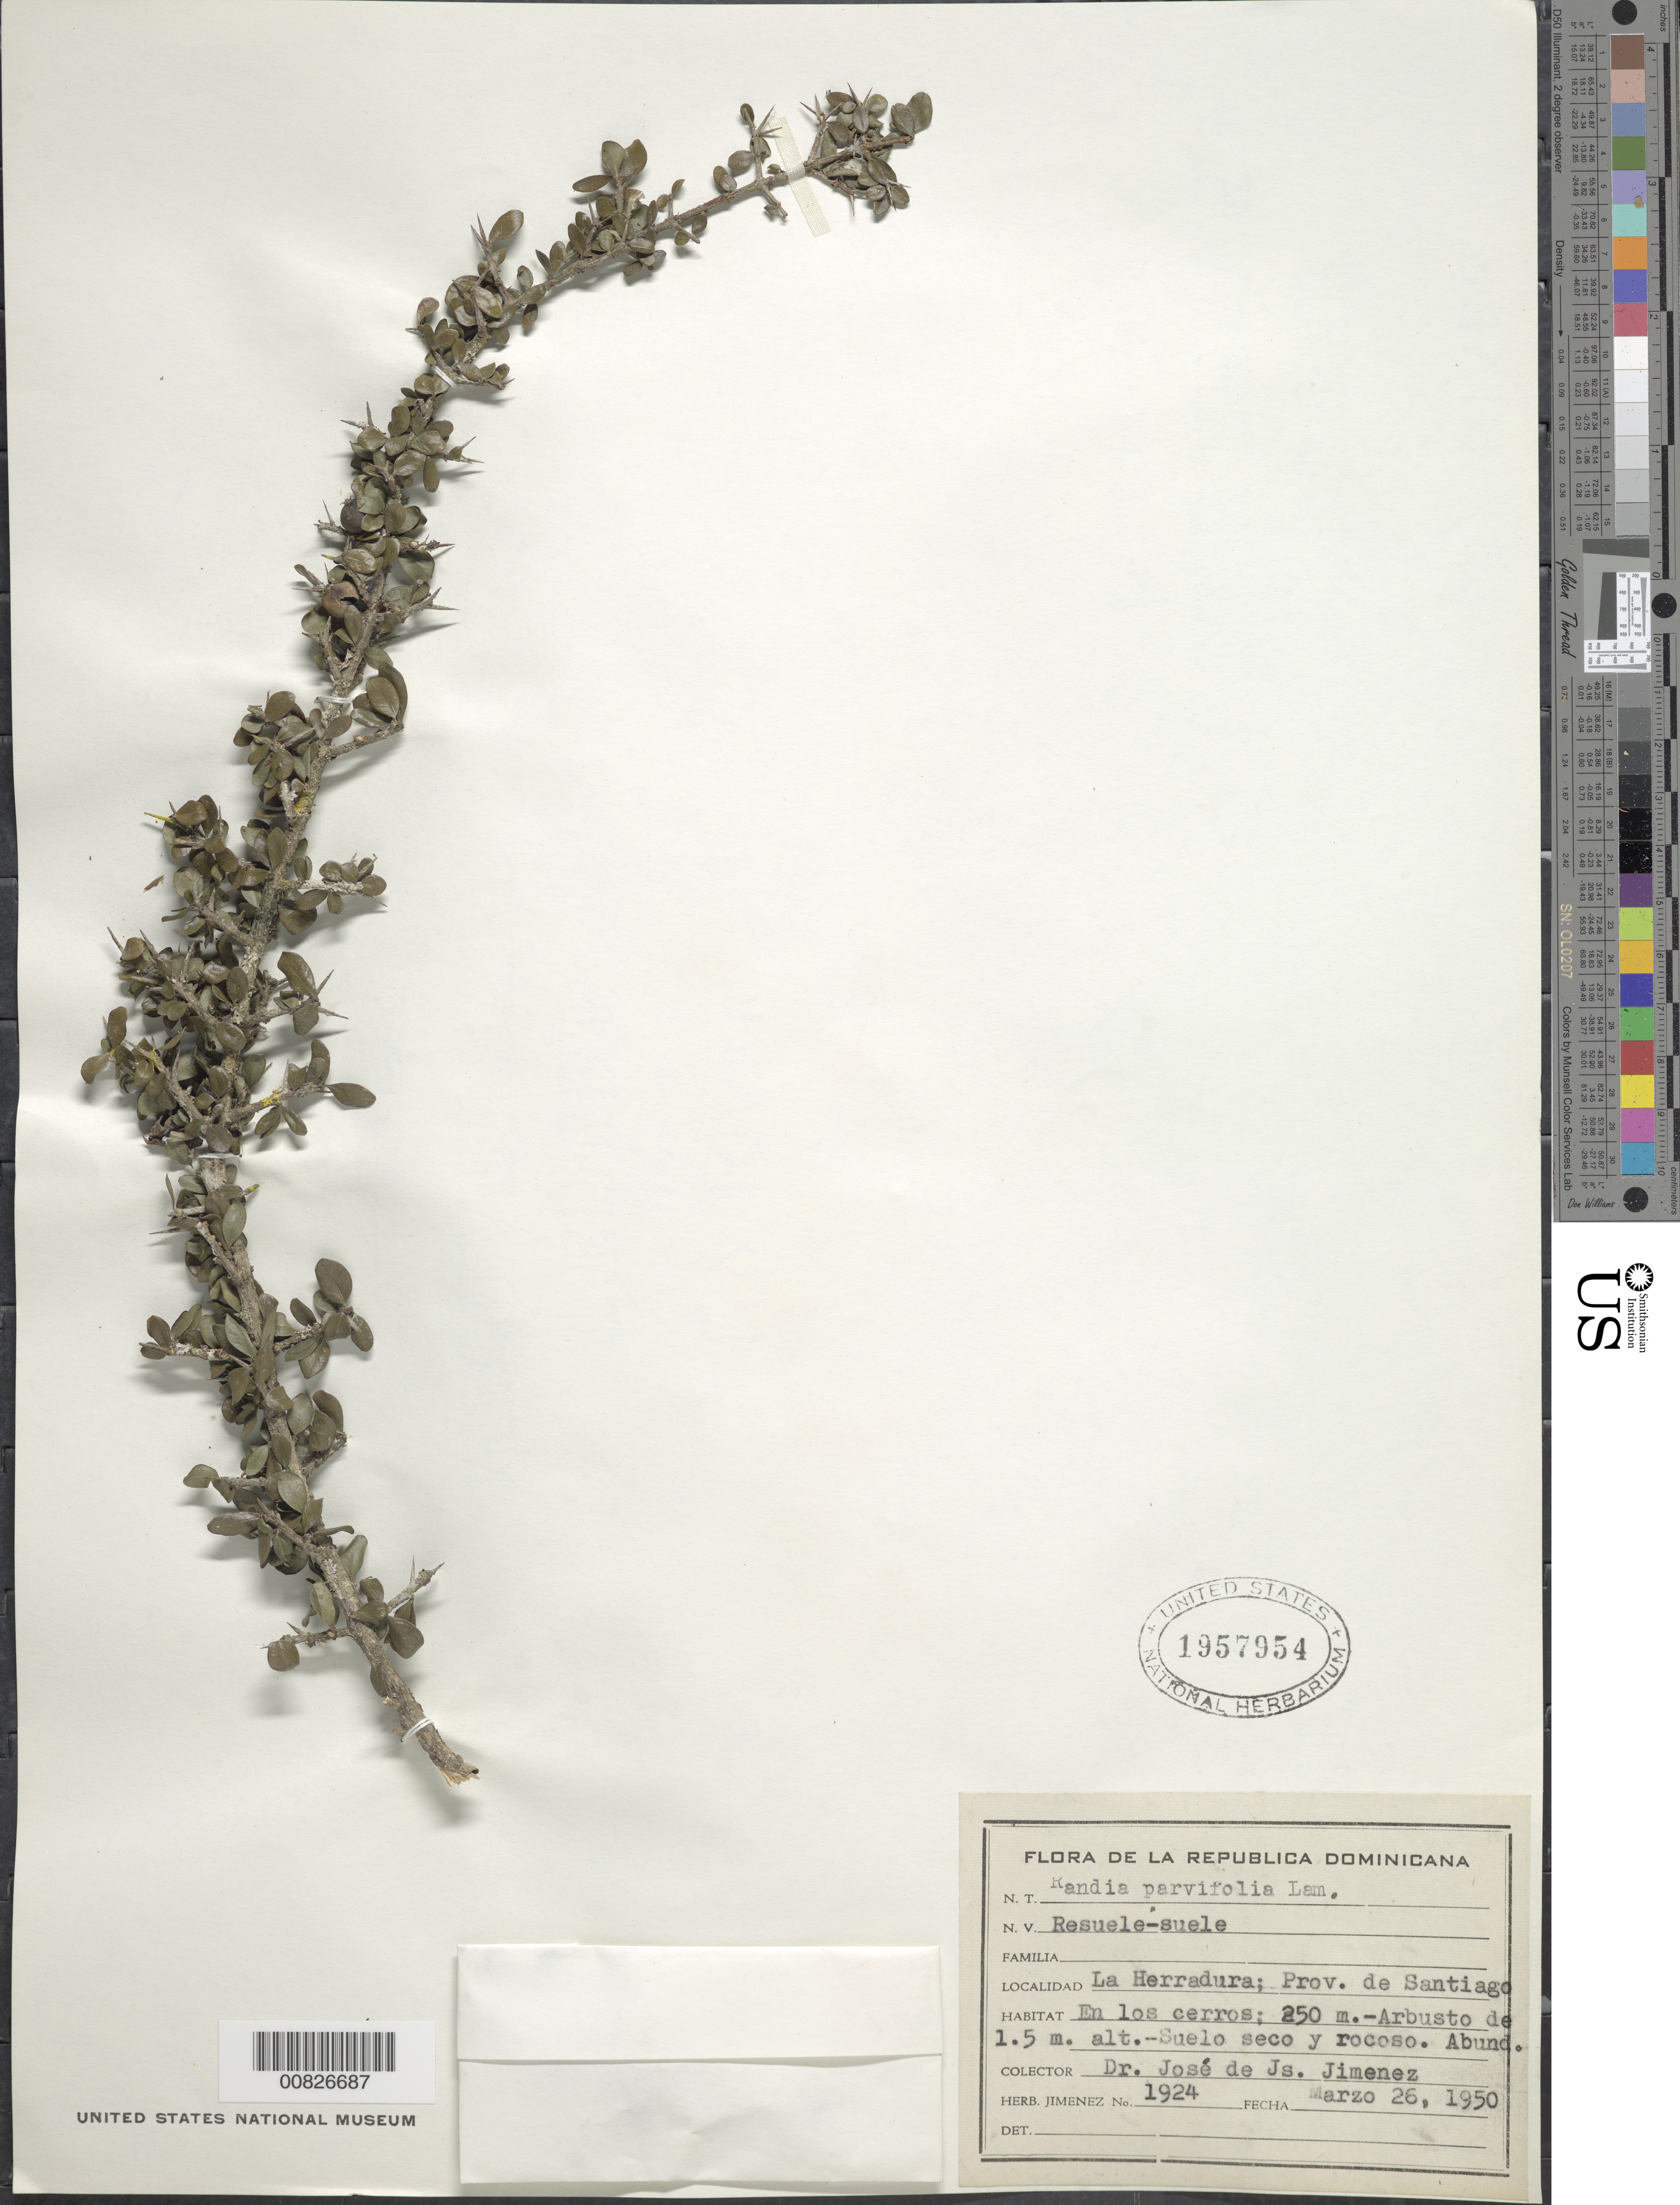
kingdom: Plantae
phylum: Tracheophyta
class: Magnoliopsida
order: Gentianales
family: Rubiaceae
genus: Randia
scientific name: Randia parvifolia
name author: Lam.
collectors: J. J. Jiménez Almonte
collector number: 1924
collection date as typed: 26 Mar 1950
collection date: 1950-03-26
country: Dominican Republic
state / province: Santiago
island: Hispaniola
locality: La Herradura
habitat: En los cerros, suelo seco y rocoso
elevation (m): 250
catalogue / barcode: US 1957954